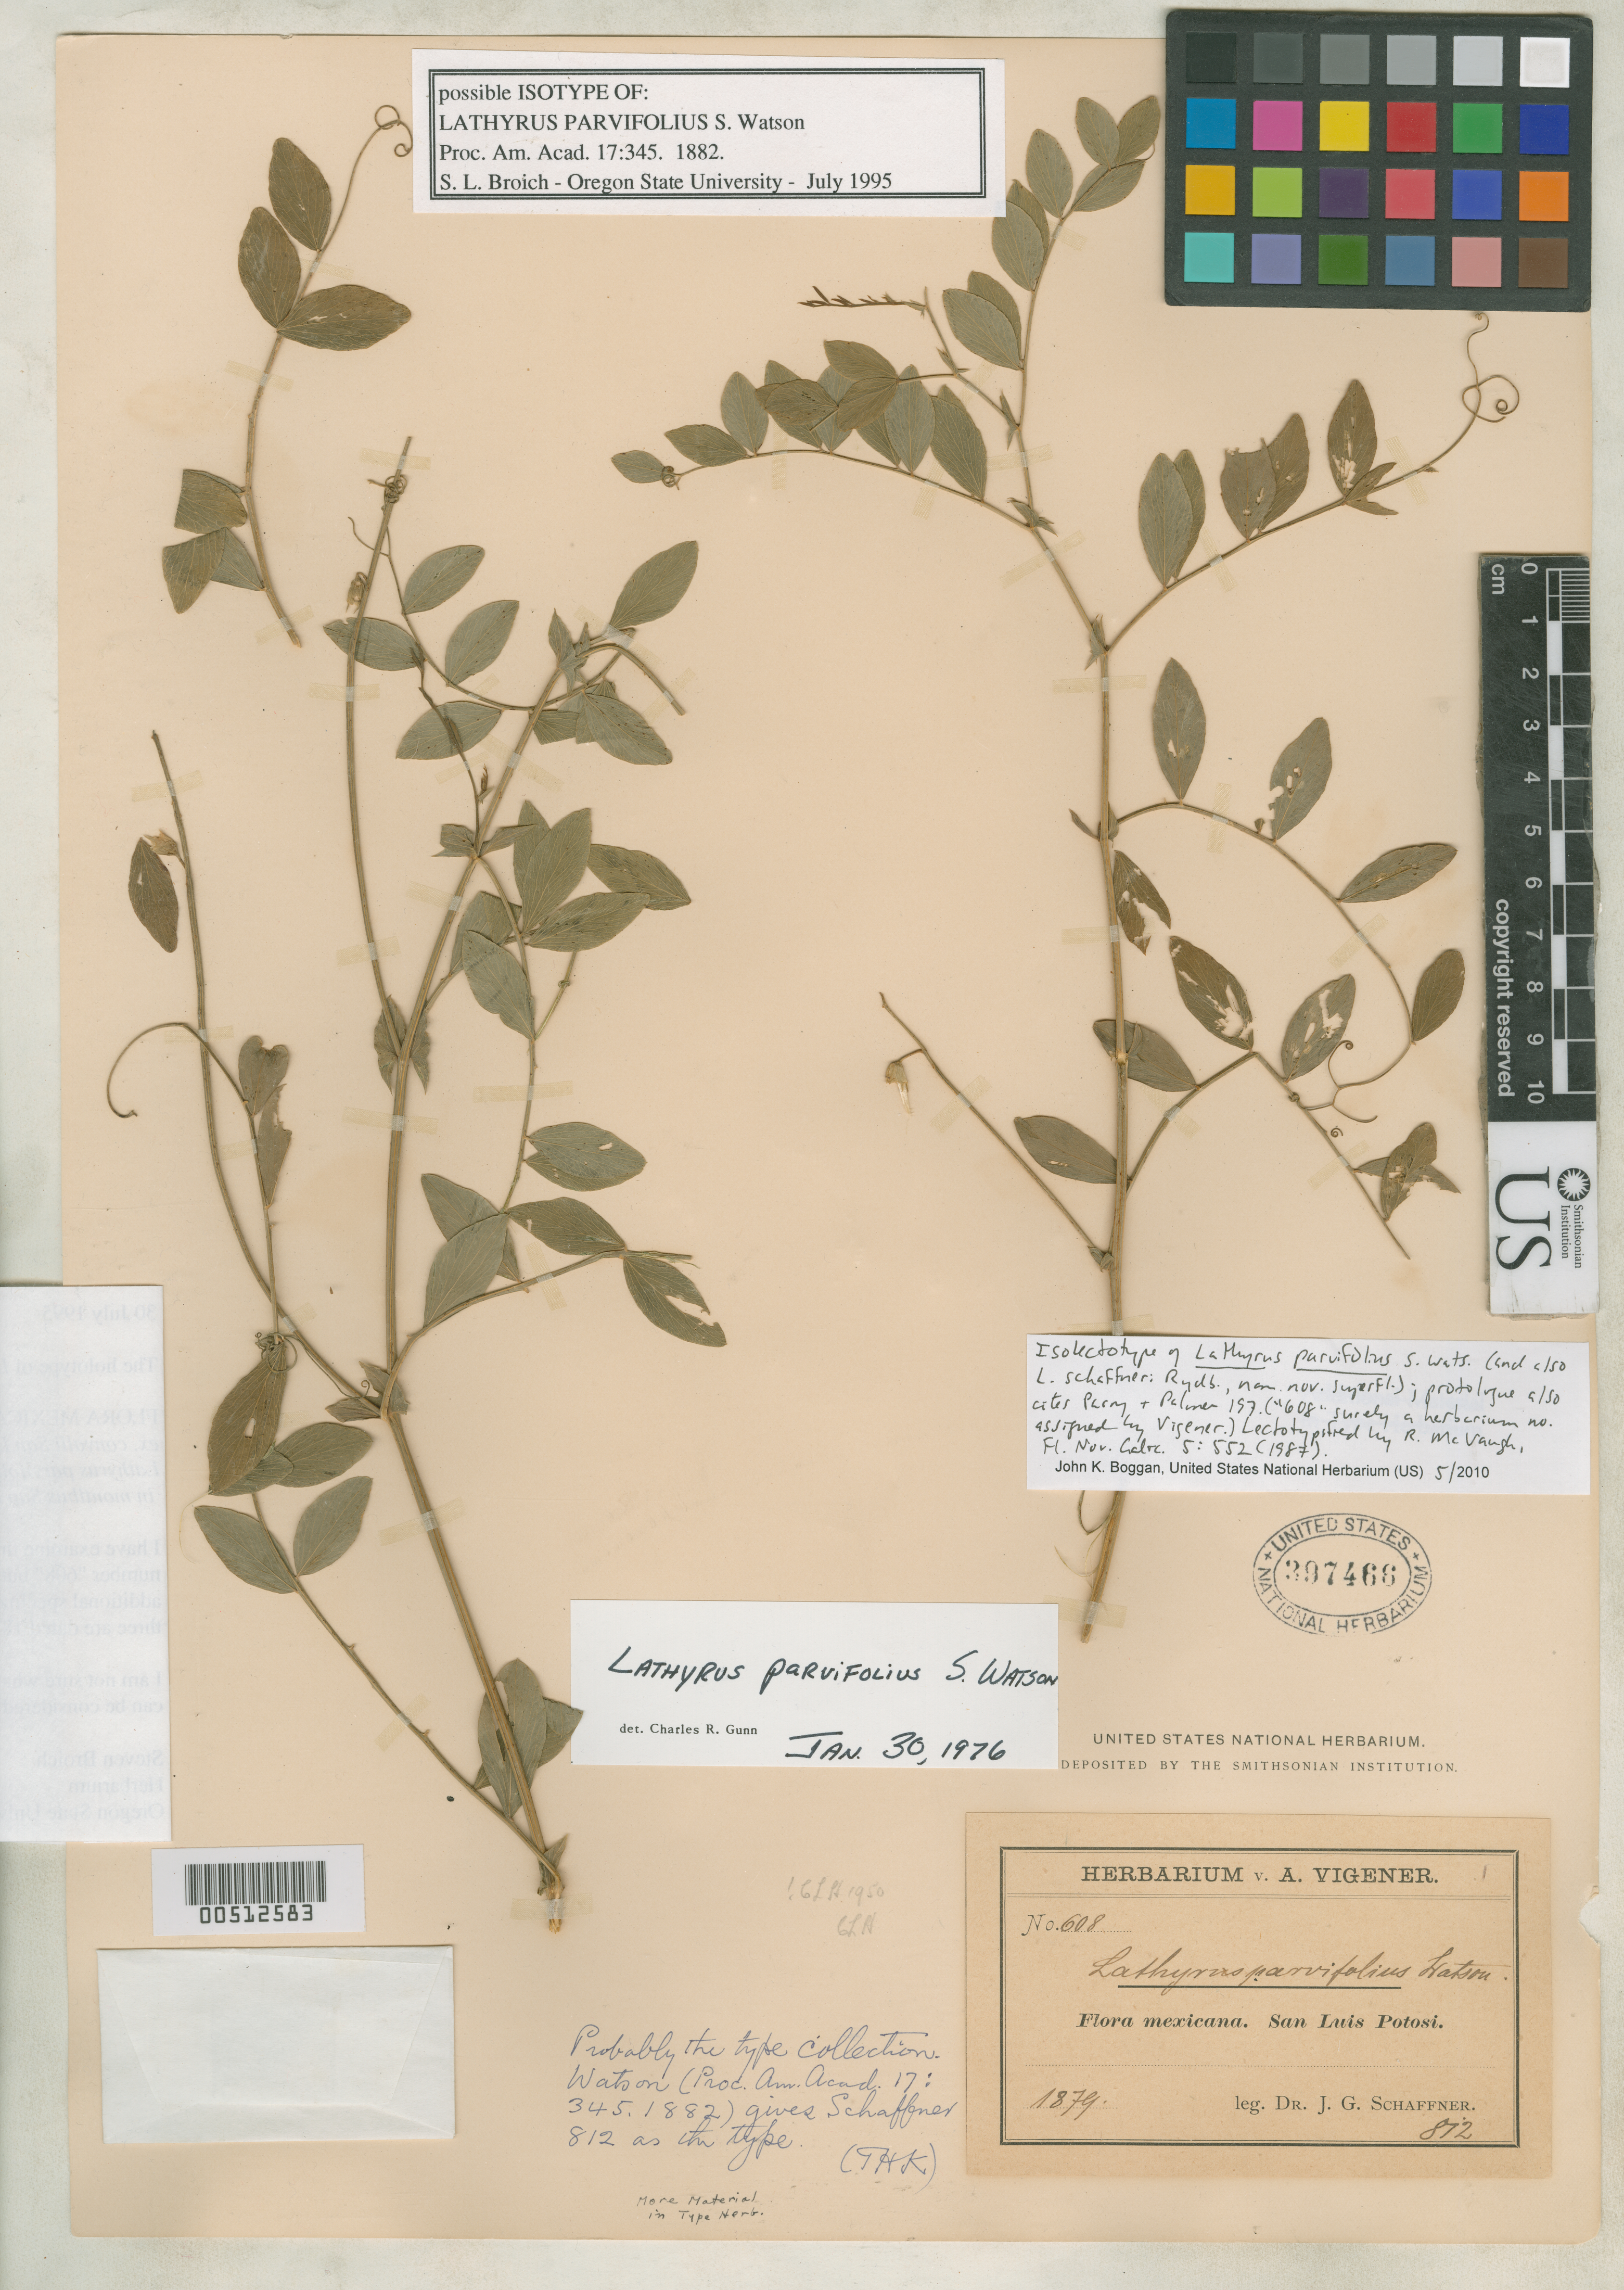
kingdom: Plantae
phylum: Tracheophyta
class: Magnoliopsida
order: Fabales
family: Fabaceae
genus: Lathyrus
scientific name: Lathyrus parvifolius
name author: S. Watson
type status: Isolectotype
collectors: J. G. Schaffner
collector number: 812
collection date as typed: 1879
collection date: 1879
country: Mexico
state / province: San Luis Potosí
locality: San Luis Potosi.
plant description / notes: Also a type of Lathyrus schaffneri Rydberg, nom. nov., nom. illeg. superfl.; Superfluous and illegitimate replacement name for Lathyrus parvifolius S. Watson (L. parviflorus Roth 1797 does not block name).; Also a type of Lathyrus parvifolius S. Watson.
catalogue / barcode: US 397466